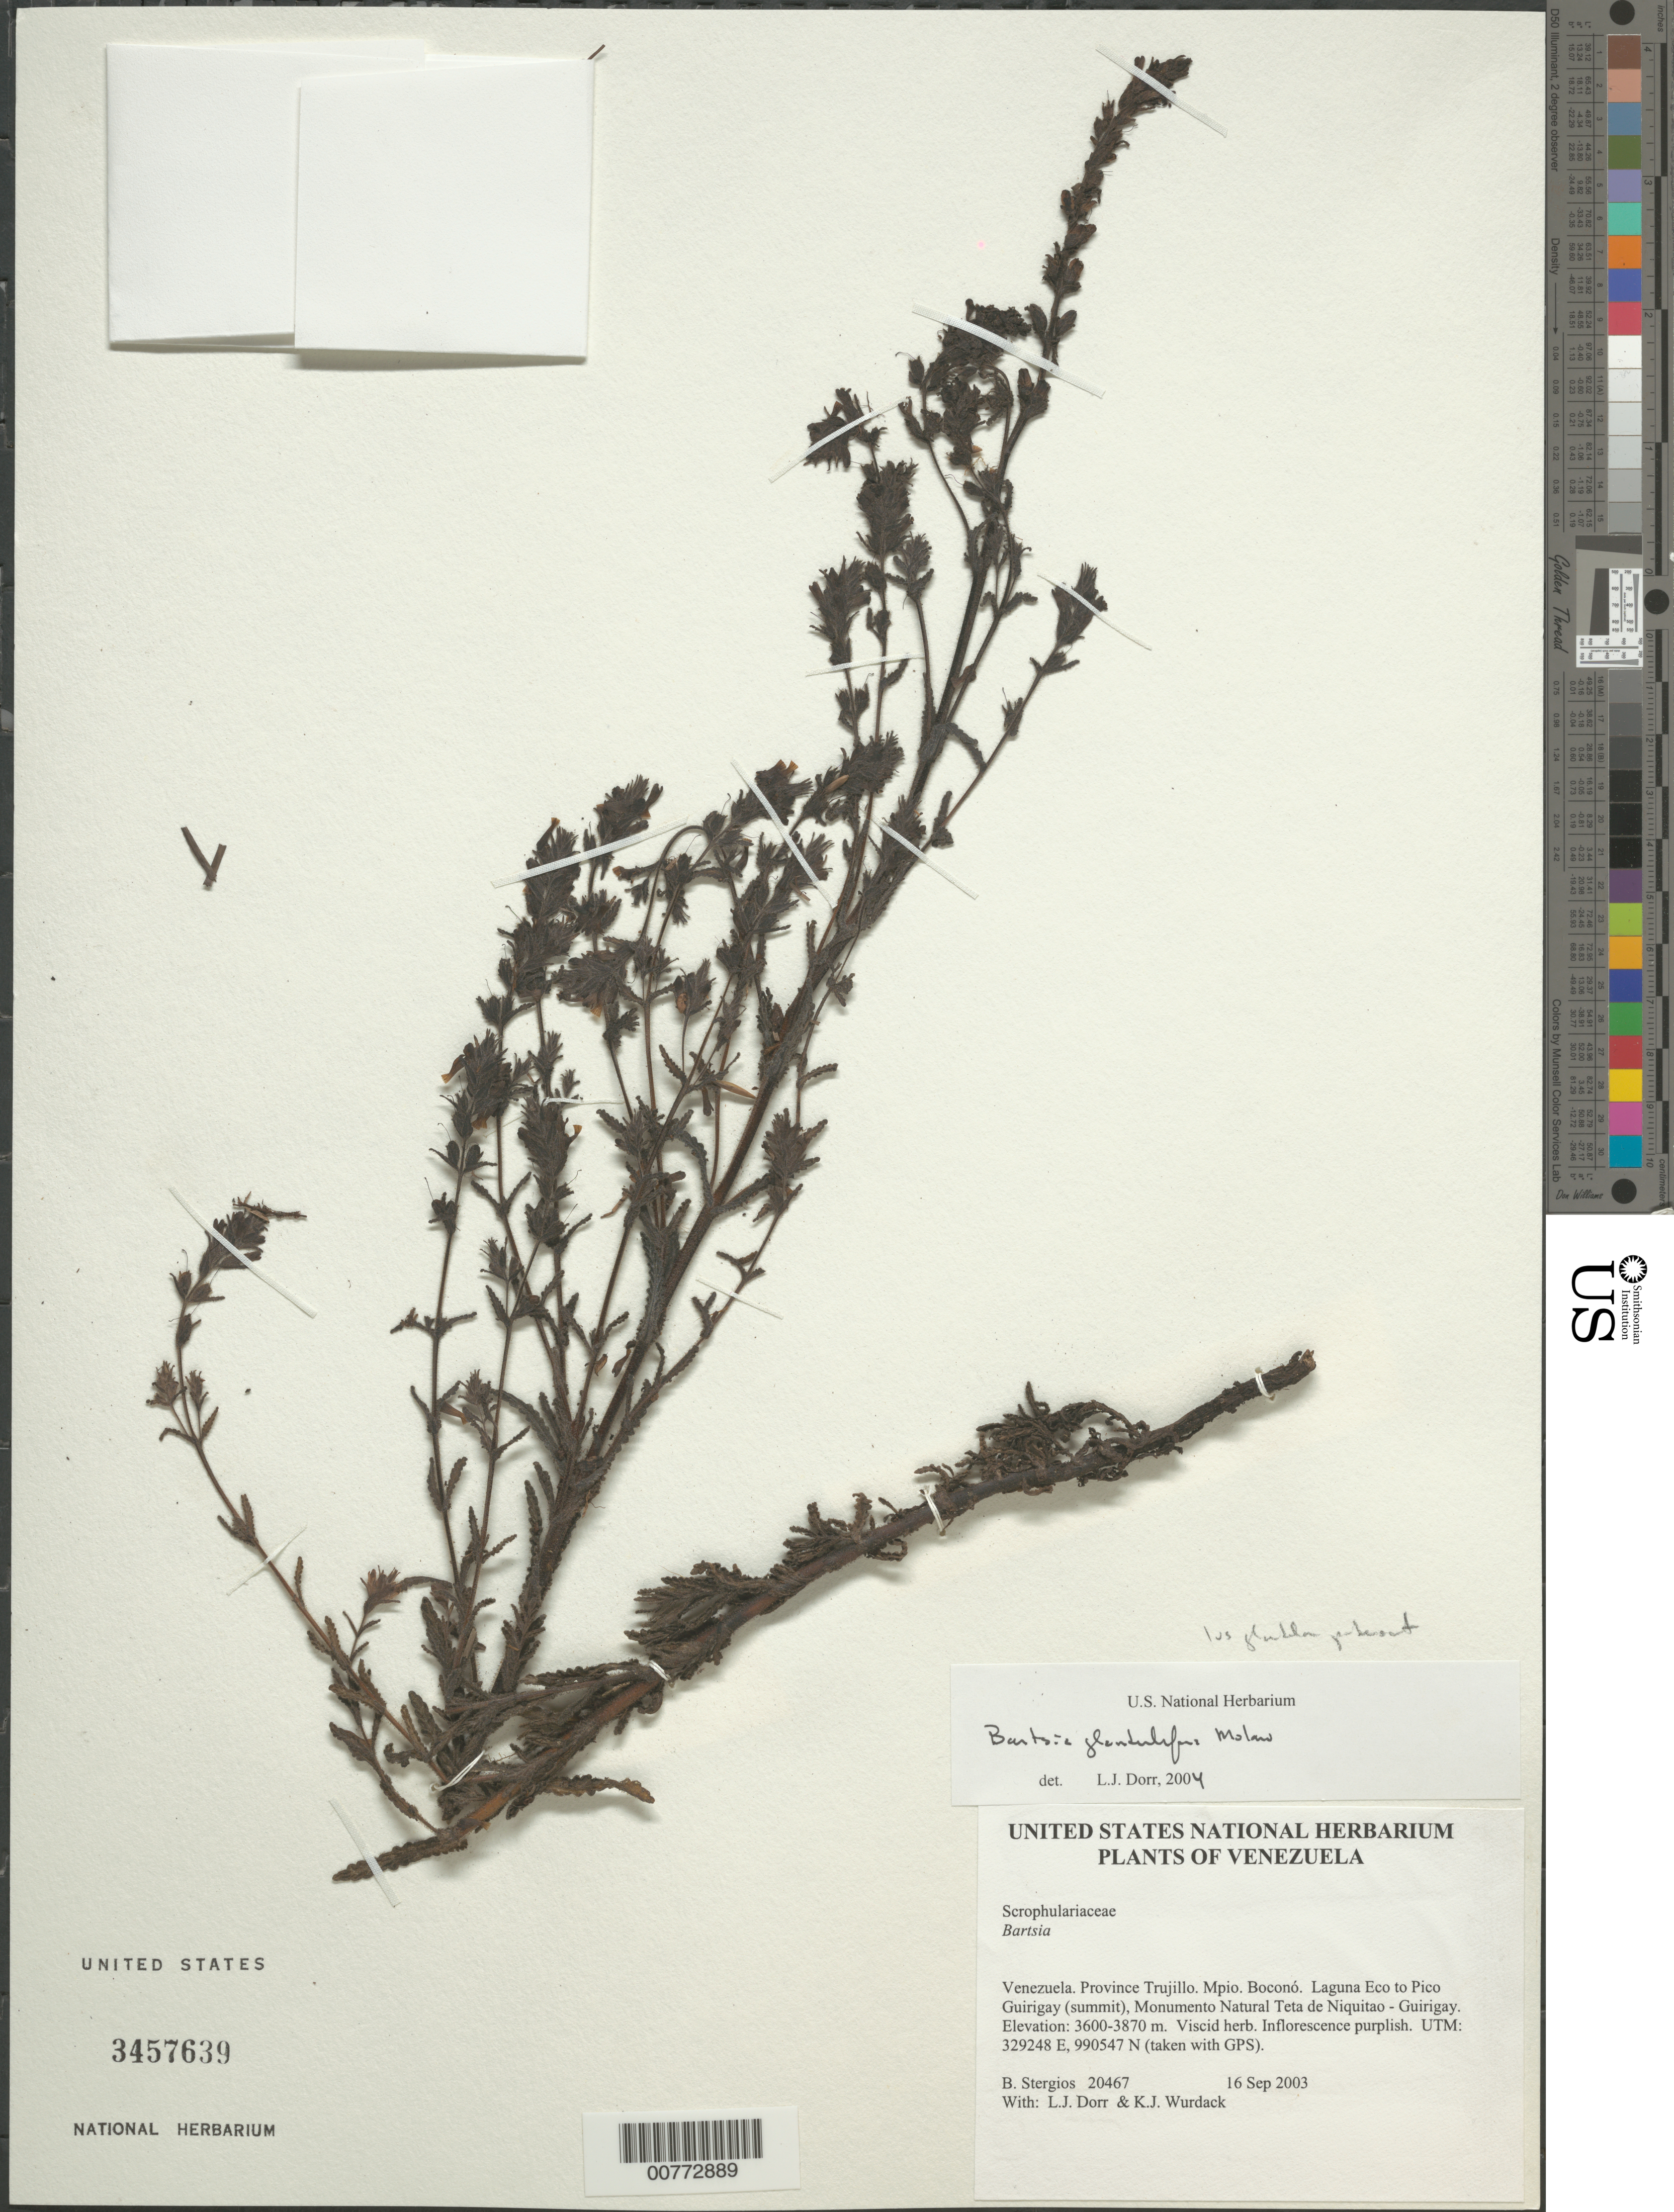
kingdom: Plantae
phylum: Tracheophyta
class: Magnoliopsida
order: Lamiales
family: Orobanchaceae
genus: Bartsia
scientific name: Bartsia glandulifera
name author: Molau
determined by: Dorr, L. J., (BOT), Smithsonian Institution - National Museum of Natural History (UNITED STATES)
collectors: B. G. Stergios, L. J. Dorr & K. Wurdack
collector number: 20467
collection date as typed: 16 Sep 2003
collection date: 2003-09-16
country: Venezuela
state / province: Trujillo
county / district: Boconó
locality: Laguna Eco to Pico Guirigay (summit), Monumento Natural Teta de Niquitao - Guirigay.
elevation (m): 3600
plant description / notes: GB, PORT, US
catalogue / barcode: US 3457639